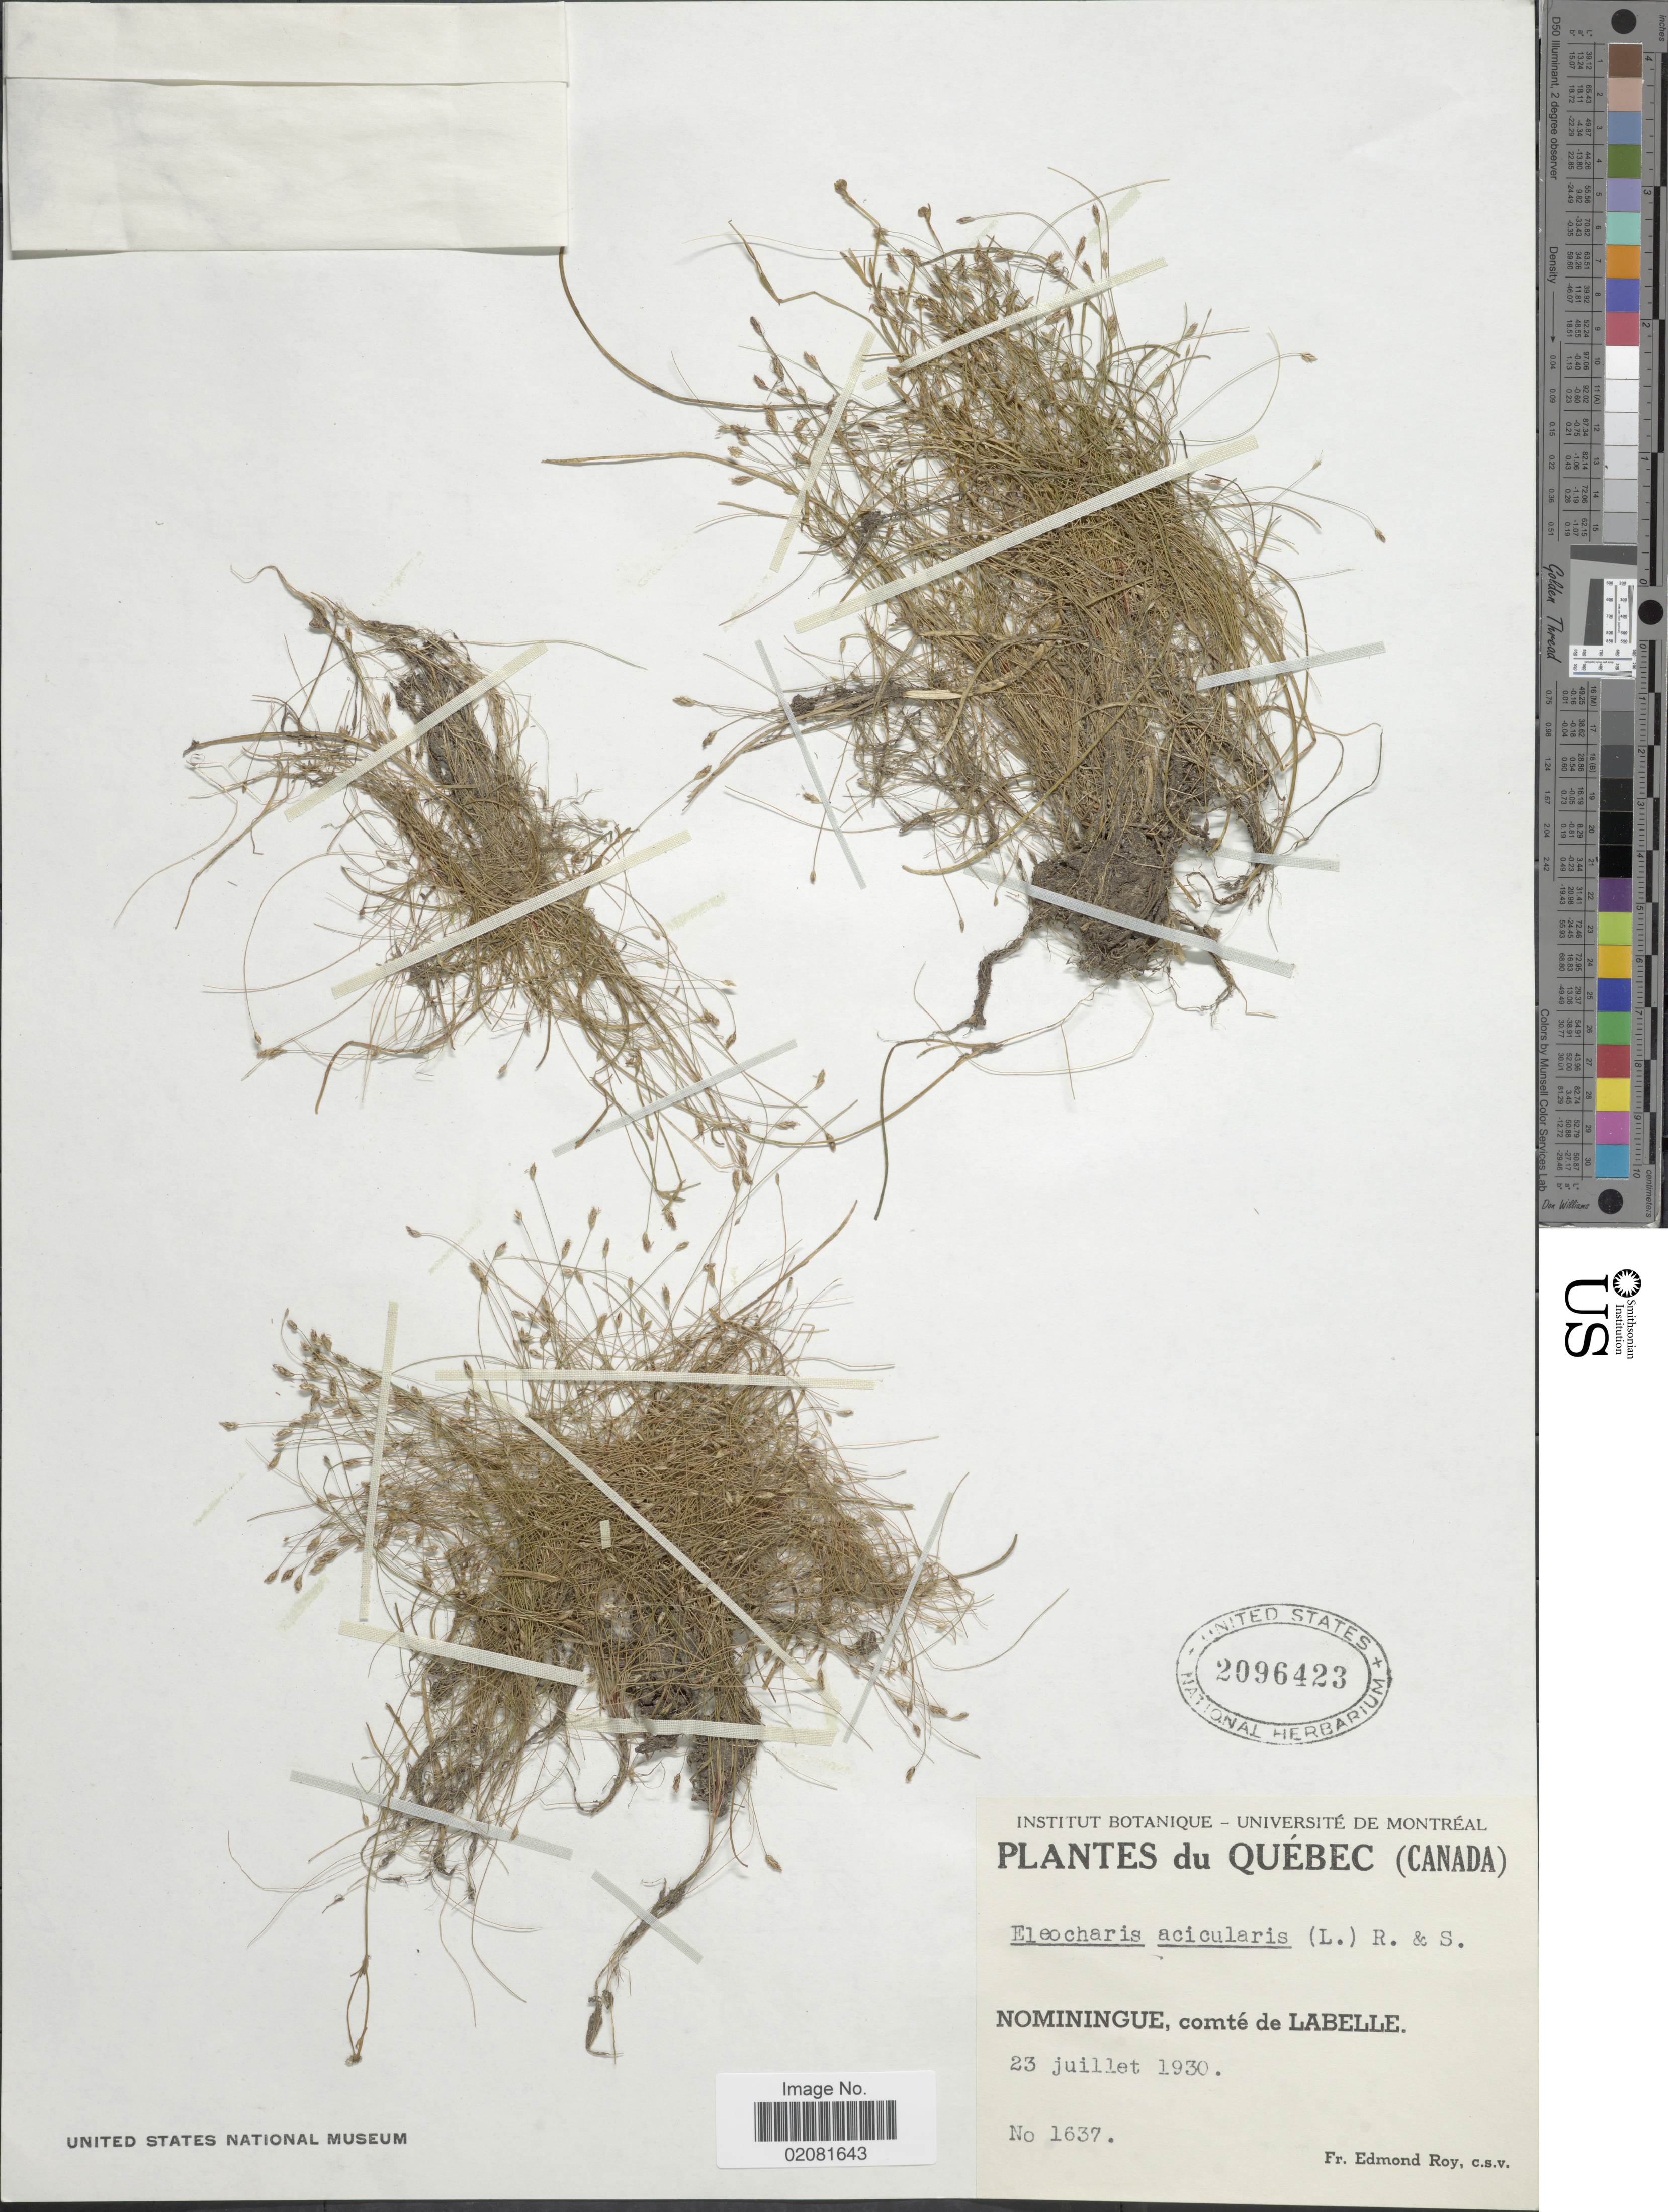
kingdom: Plantae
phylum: Tracheophyta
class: Liliopsida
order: Poales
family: Cyperaceae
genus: Eleocharis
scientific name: Eleocharis acicularis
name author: (L.) Roem. & Schult.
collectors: E. Roy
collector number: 1637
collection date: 1930-07-23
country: Canada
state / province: Quebec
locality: Nominingue, comté de Labelle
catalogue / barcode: US 2096423